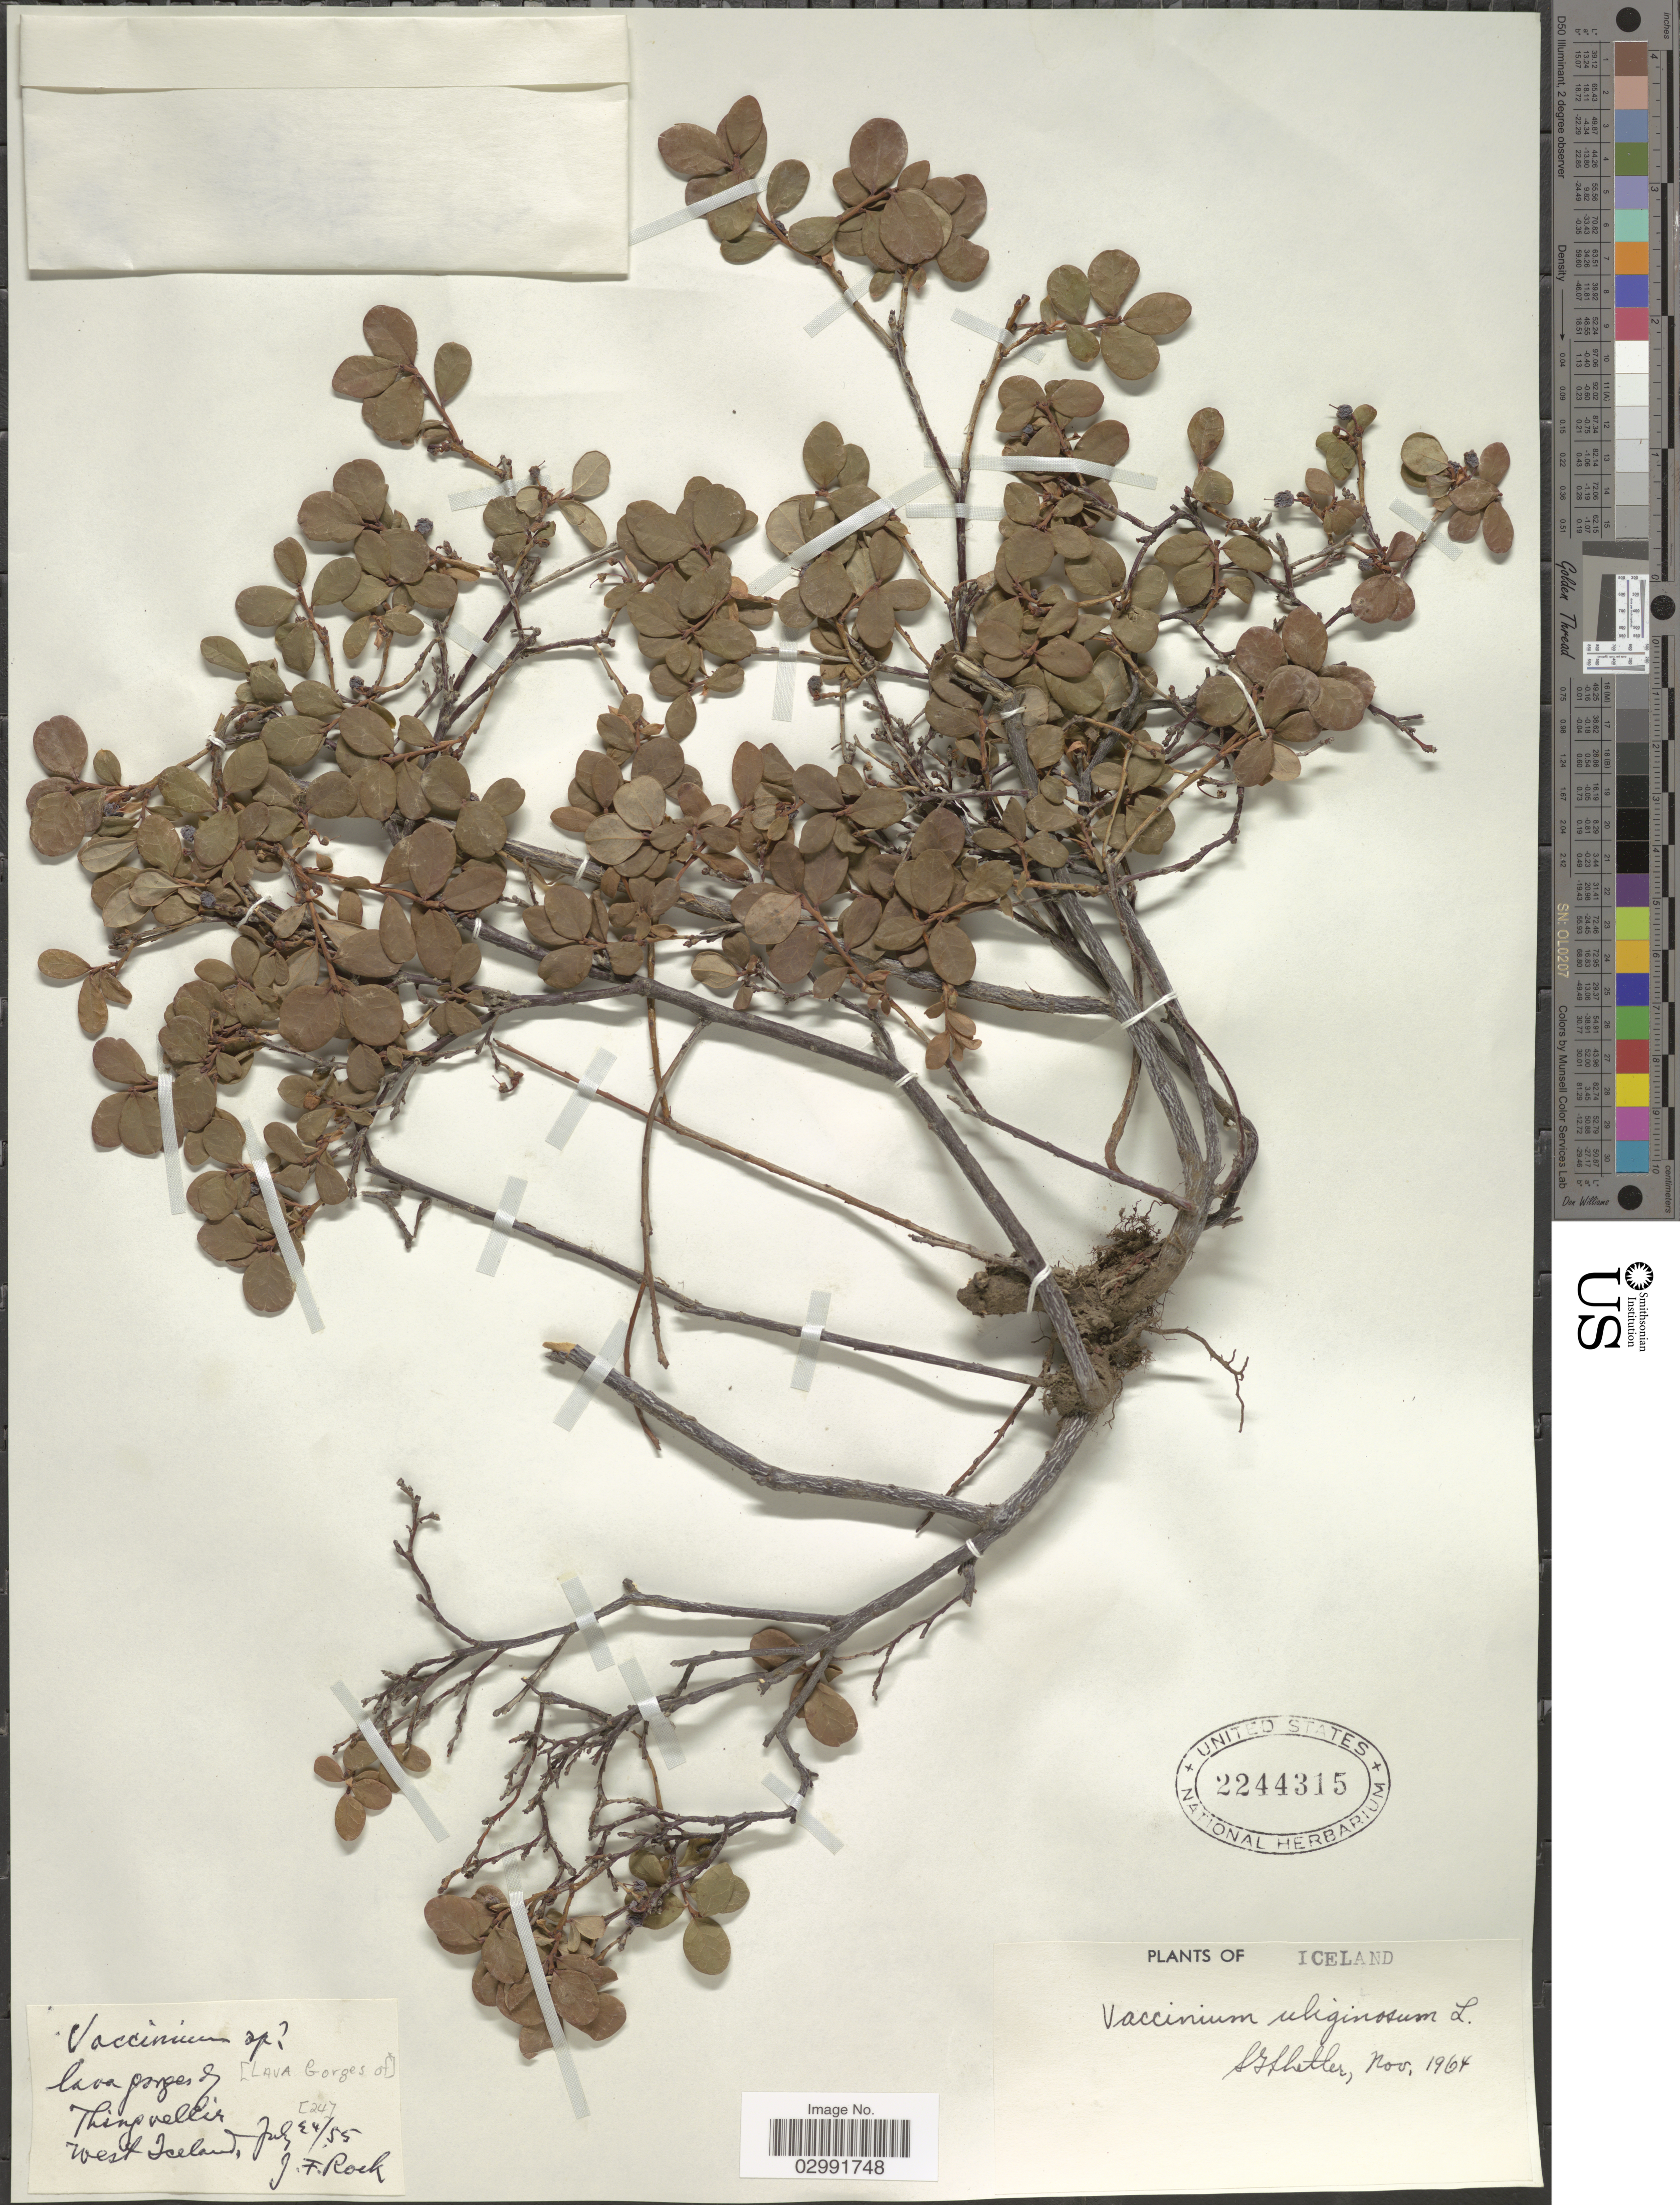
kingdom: Plantae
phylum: Tracheophyta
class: Magnoliopsida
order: Ericales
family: Ericaceae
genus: Vaccinium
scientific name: Vaccinium uliginosum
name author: L.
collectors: J. Rock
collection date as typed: Transcribed d/m/y: 24/7/55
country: Iceland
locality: Lava Gorges of Thingvellir. West Iceland.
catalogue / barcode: US 2244315